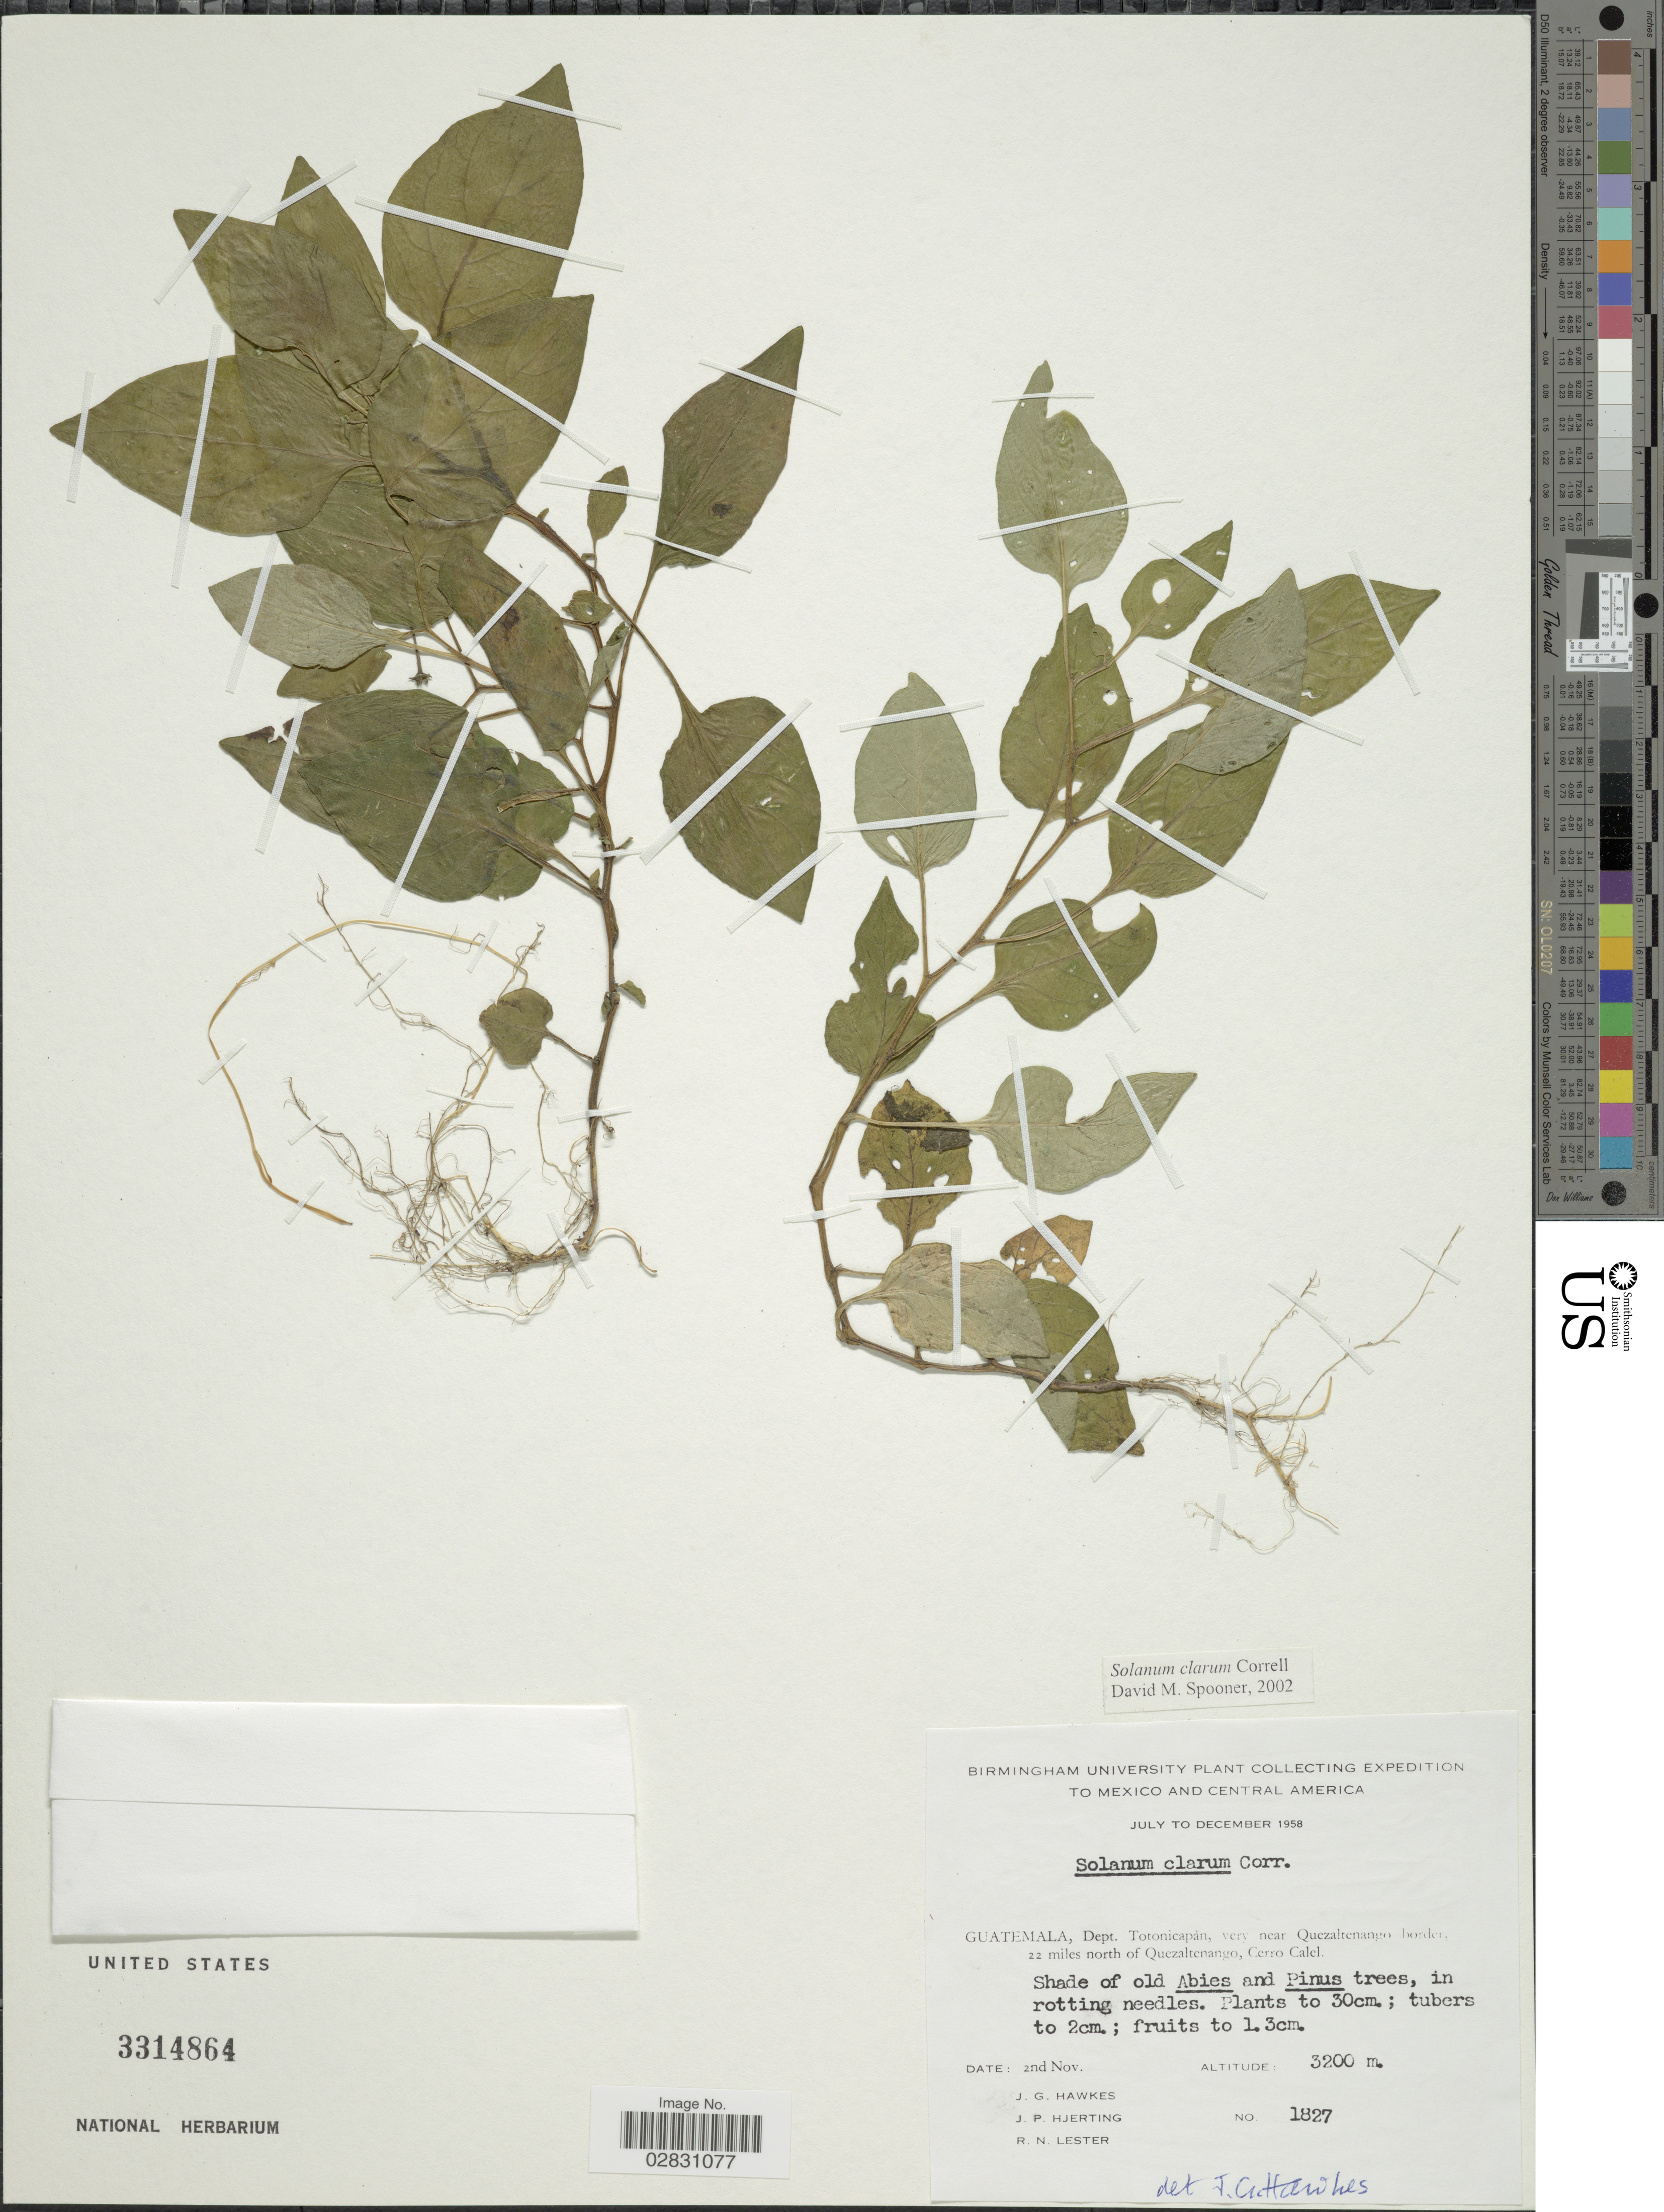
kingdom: Plantae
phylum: Tracheophyta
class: Magnoliopsida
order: Solanales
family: Solanaceae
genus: Solanum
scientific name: Solanum clarum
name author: Correll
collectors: J. Hawkes, J. P. Hjerting & R. Lester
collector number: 1827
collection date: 1958-11-02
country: Guatemala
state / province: Totonicapan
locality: Dept. Totonícapan, very near Quezaltenango border, 22 miles north of Quezaltenango, Cerro Calel.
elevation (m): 3200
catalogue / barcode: US 3314864